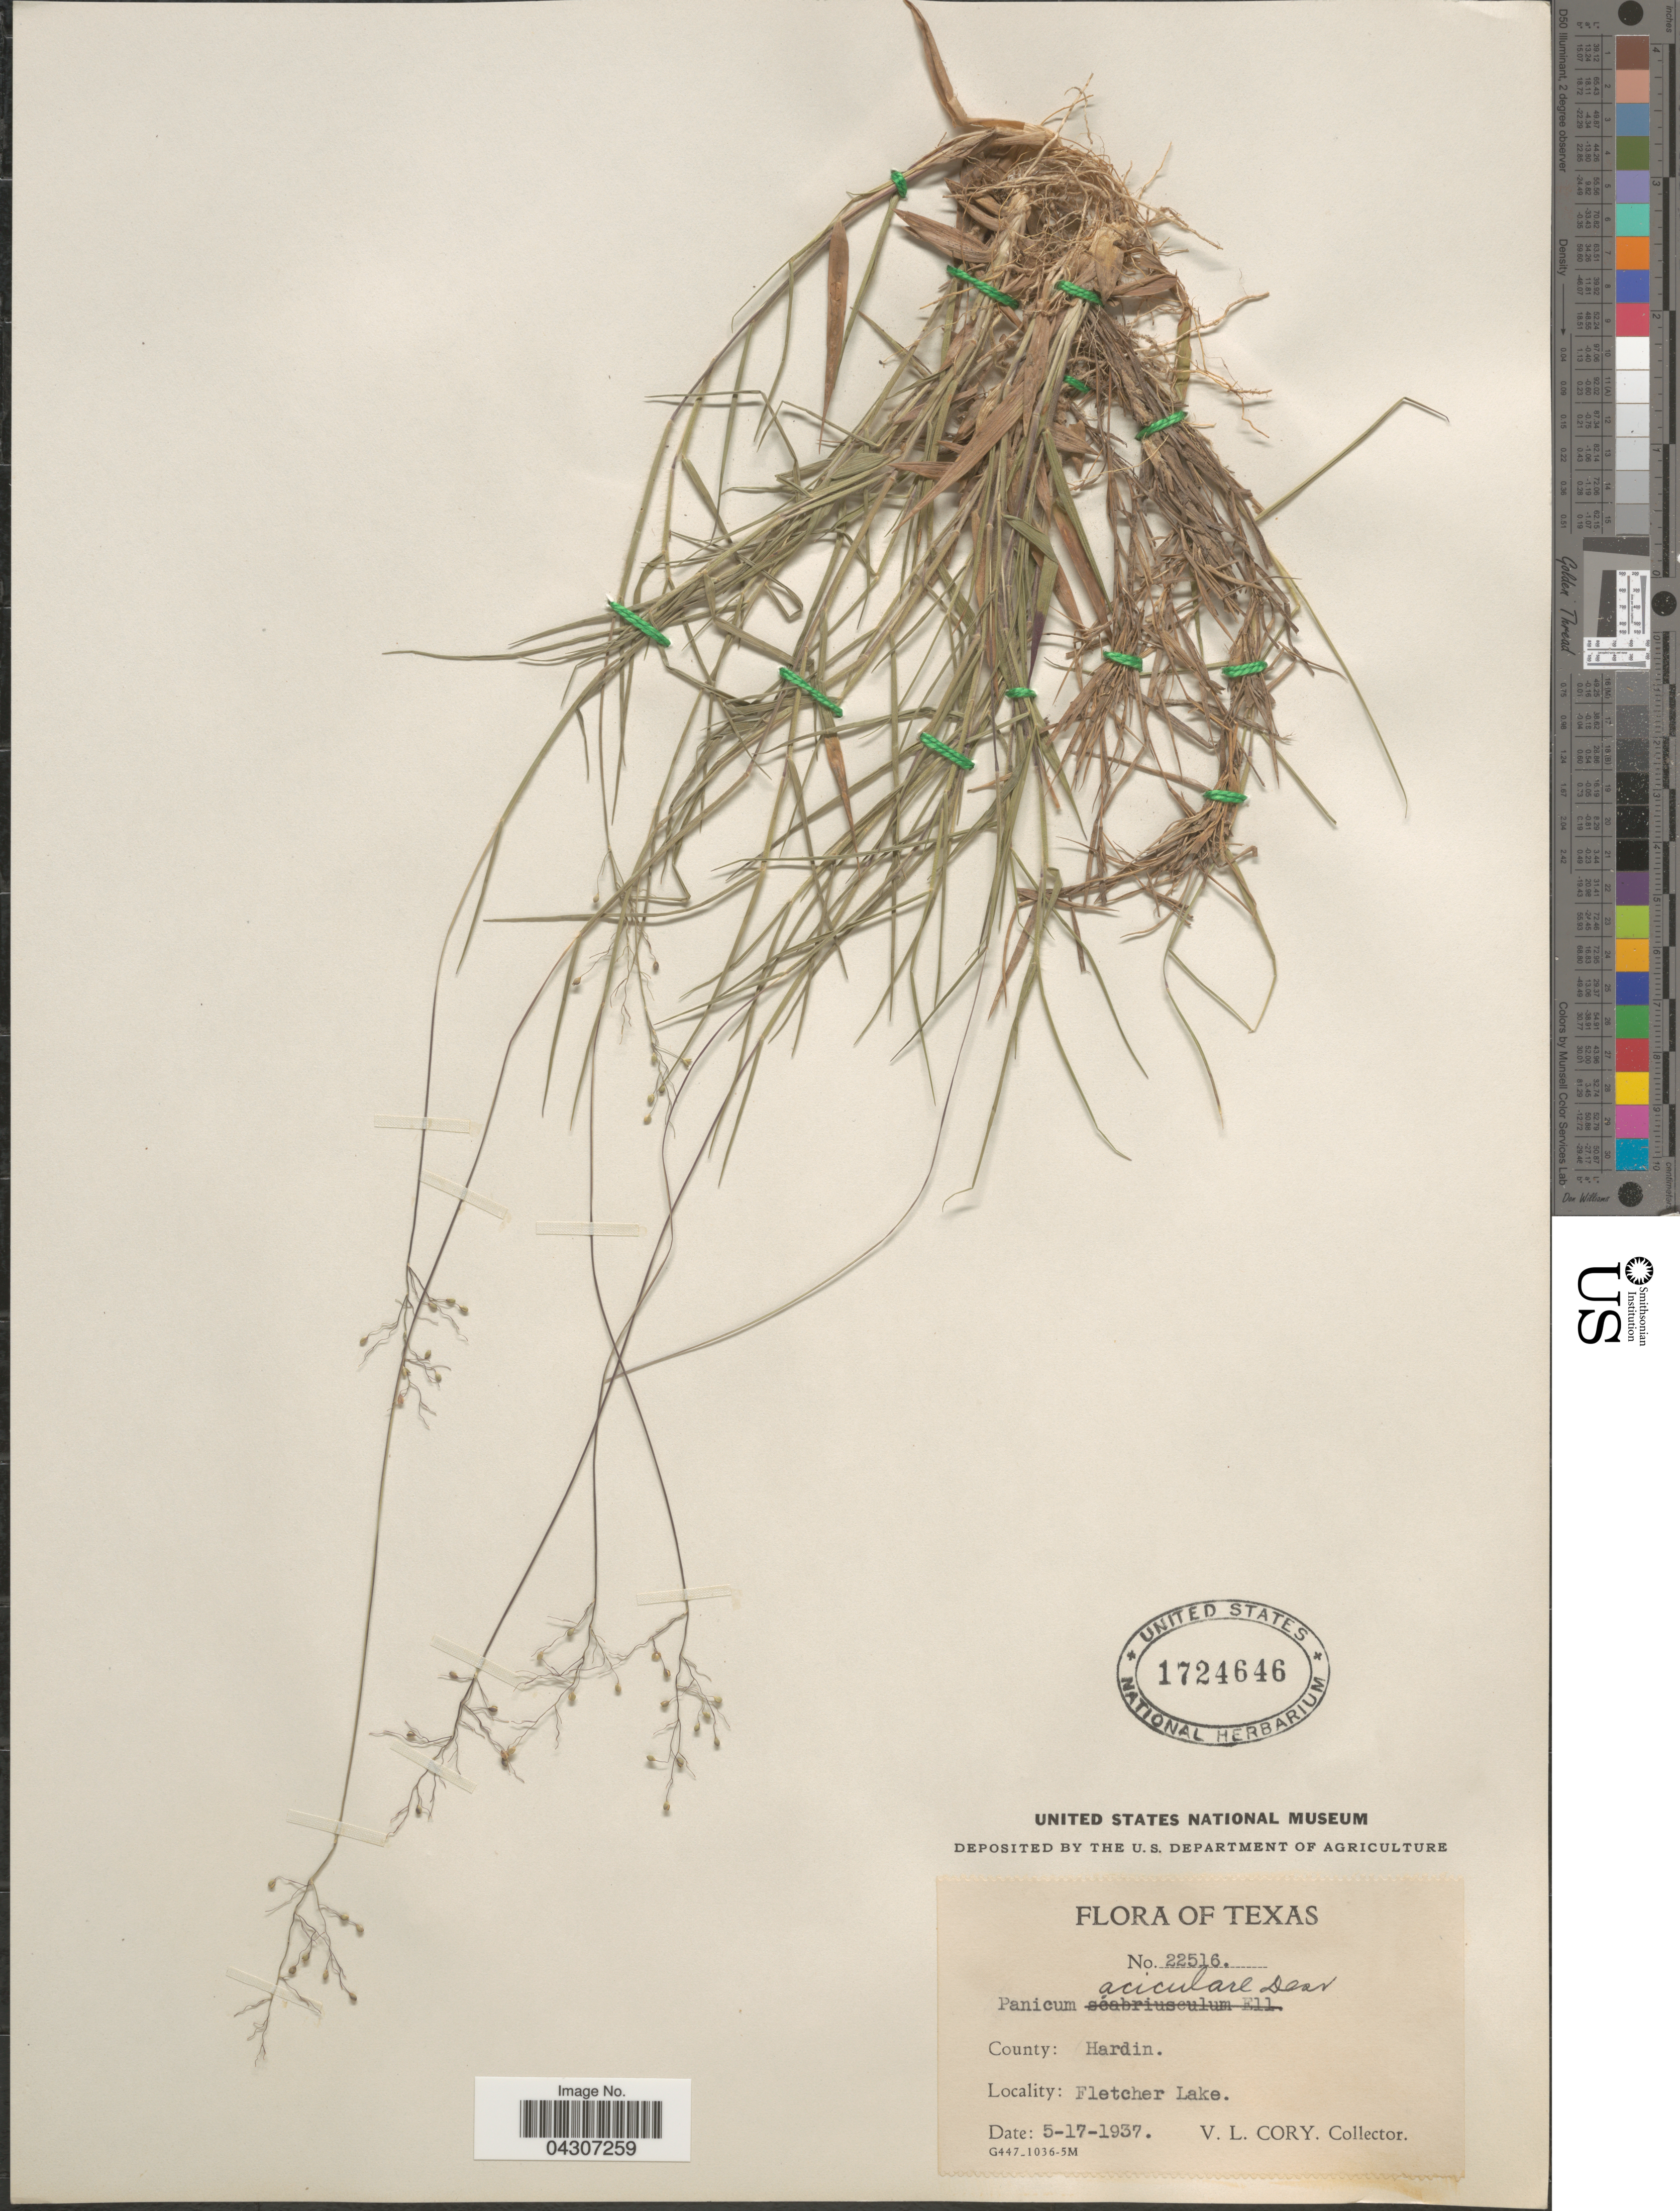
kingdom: Plantae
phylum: Tracheophyta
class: Liliopsida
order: Poales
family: Poaceae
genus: Dichanthelium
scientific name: Dichanthelium aciculare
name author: (Desv. ex Poir.) Gould & C.A. Clark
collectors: V. Cory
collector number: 22516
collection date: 1937-05-17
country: United States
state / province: Texas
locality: County: Hardin. Fletcher Lake.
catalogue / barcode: US 1724646